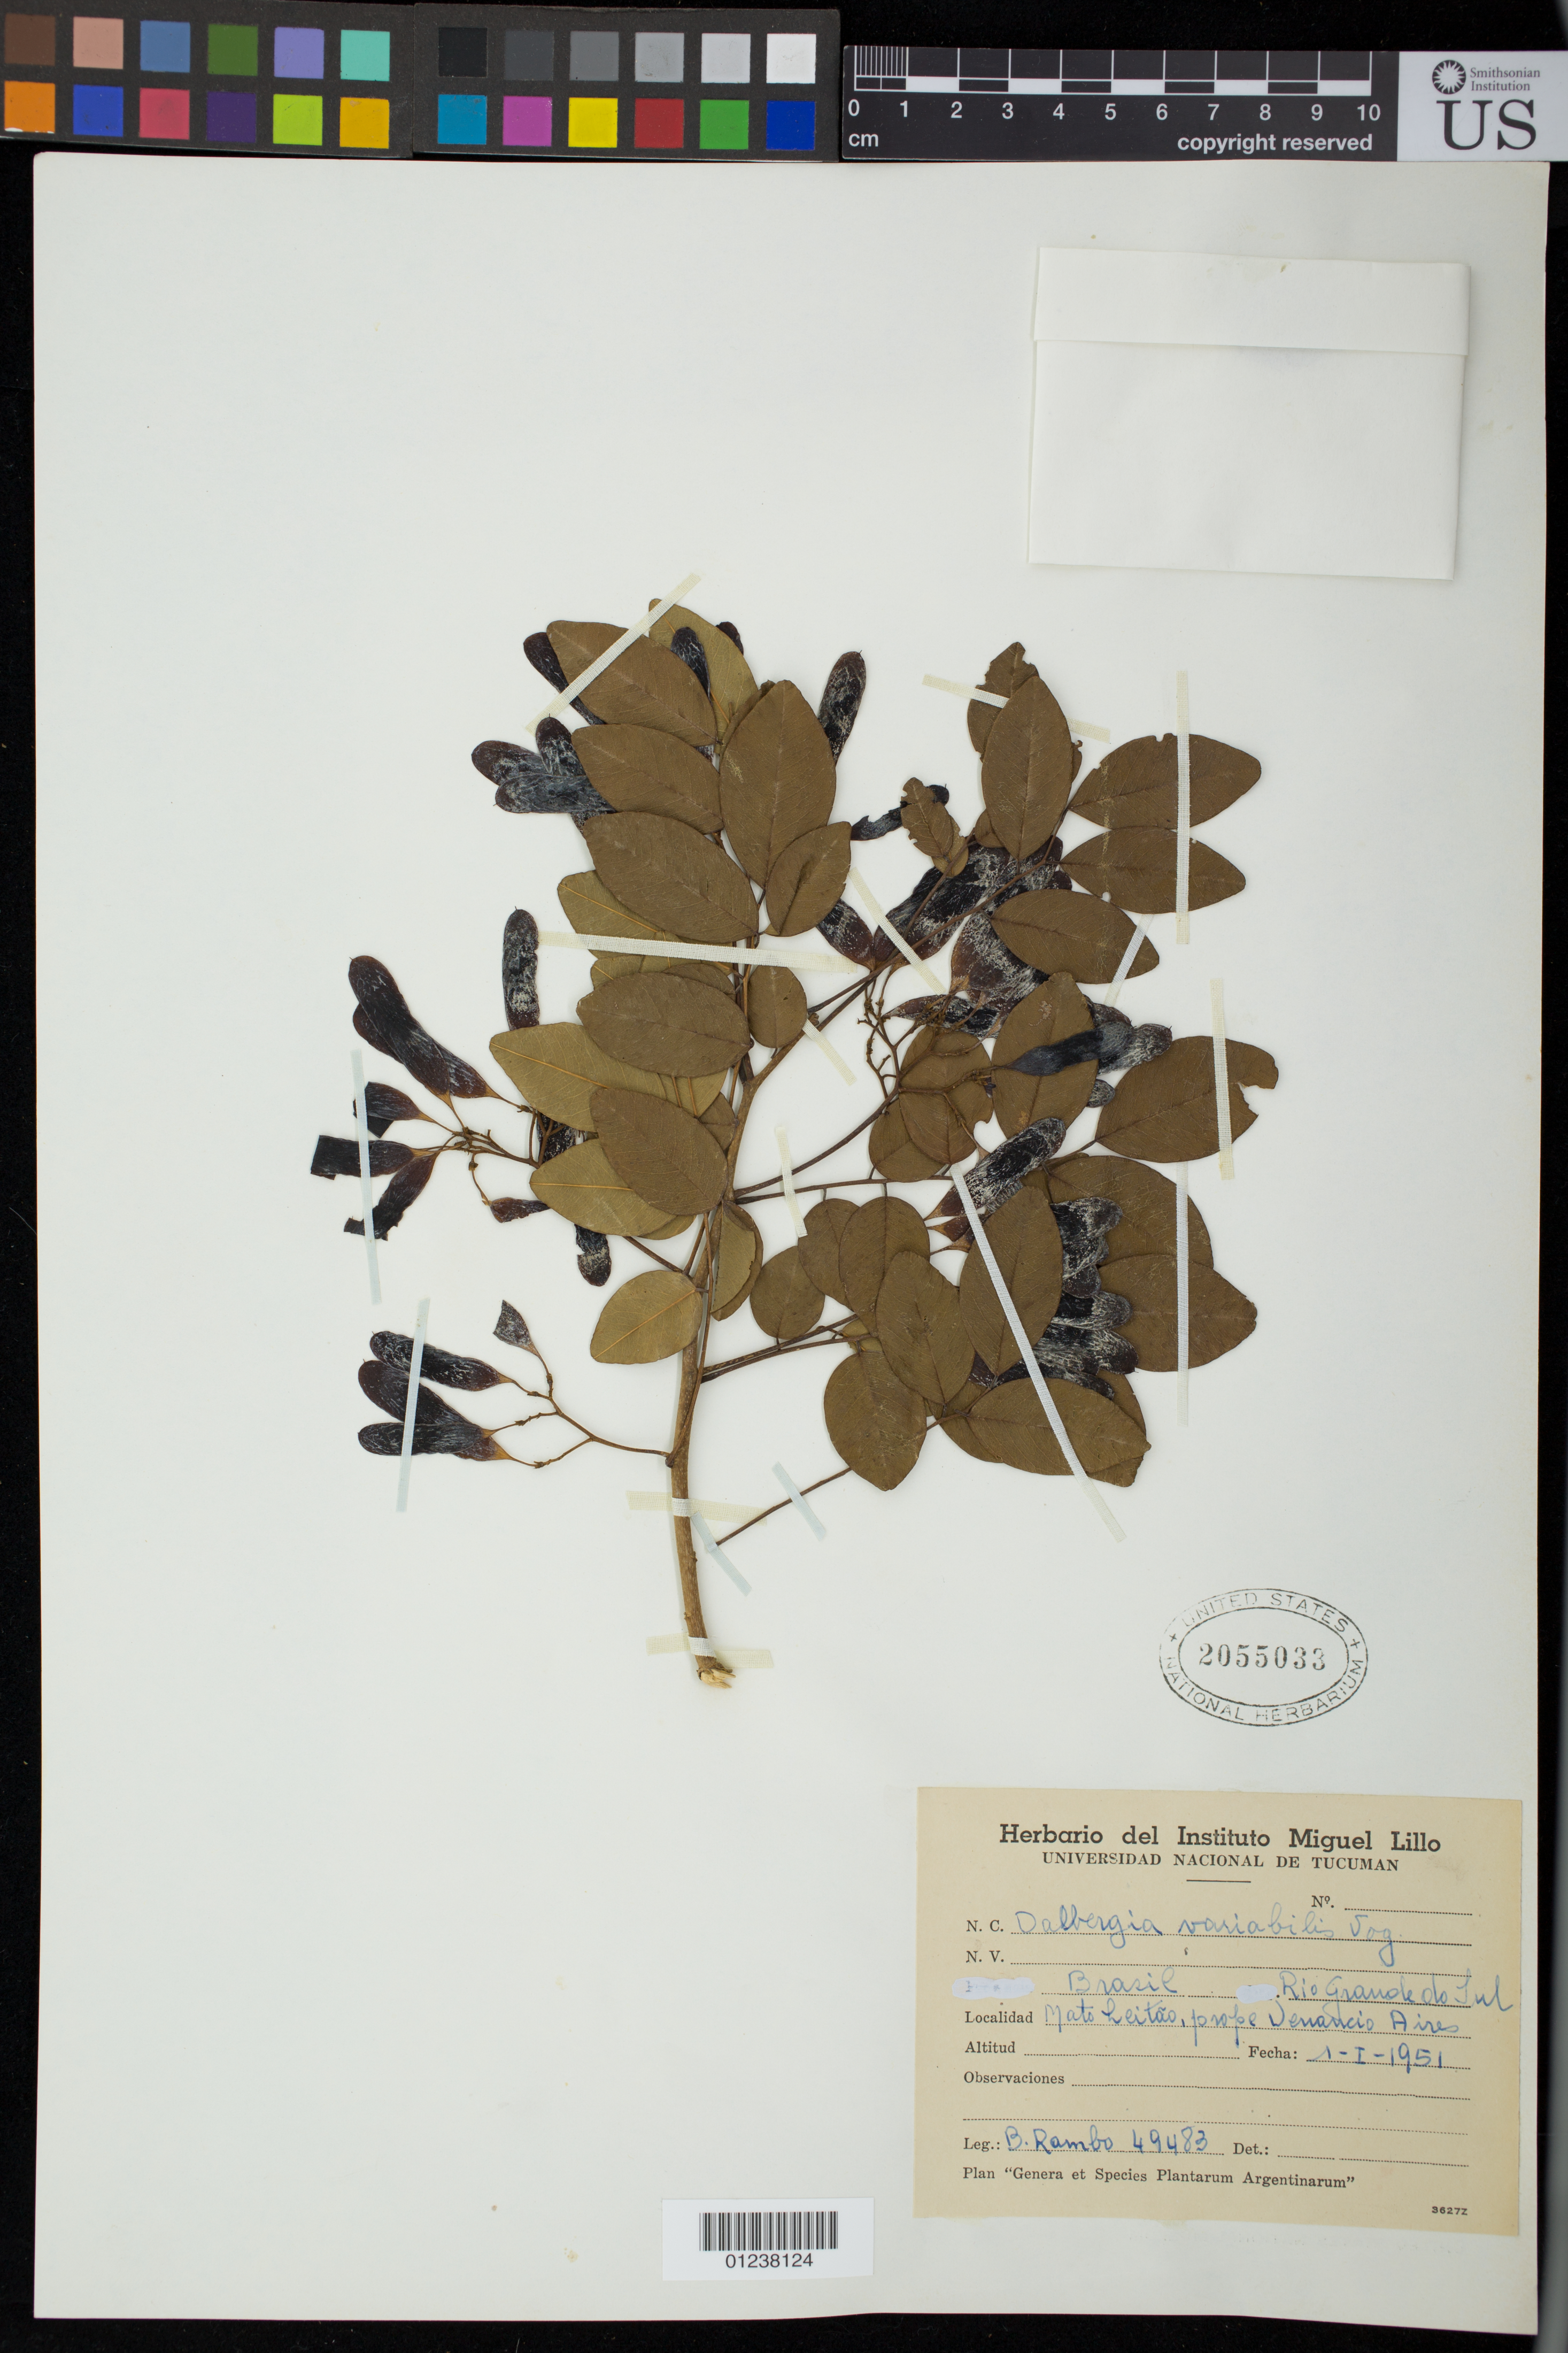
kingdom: Plantae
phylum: Tracheophyta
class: Magnoliopsida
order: Fabales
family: Fabaceae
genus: Dalbergia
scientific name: Dalbergia frutescens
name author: (Vell.) Britton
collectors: B. Rambo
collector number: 49483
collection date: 1951-01-01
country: Brazil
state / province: Rio Grande do Sul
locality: Rio Grande do Sul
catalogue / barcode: US 2055033